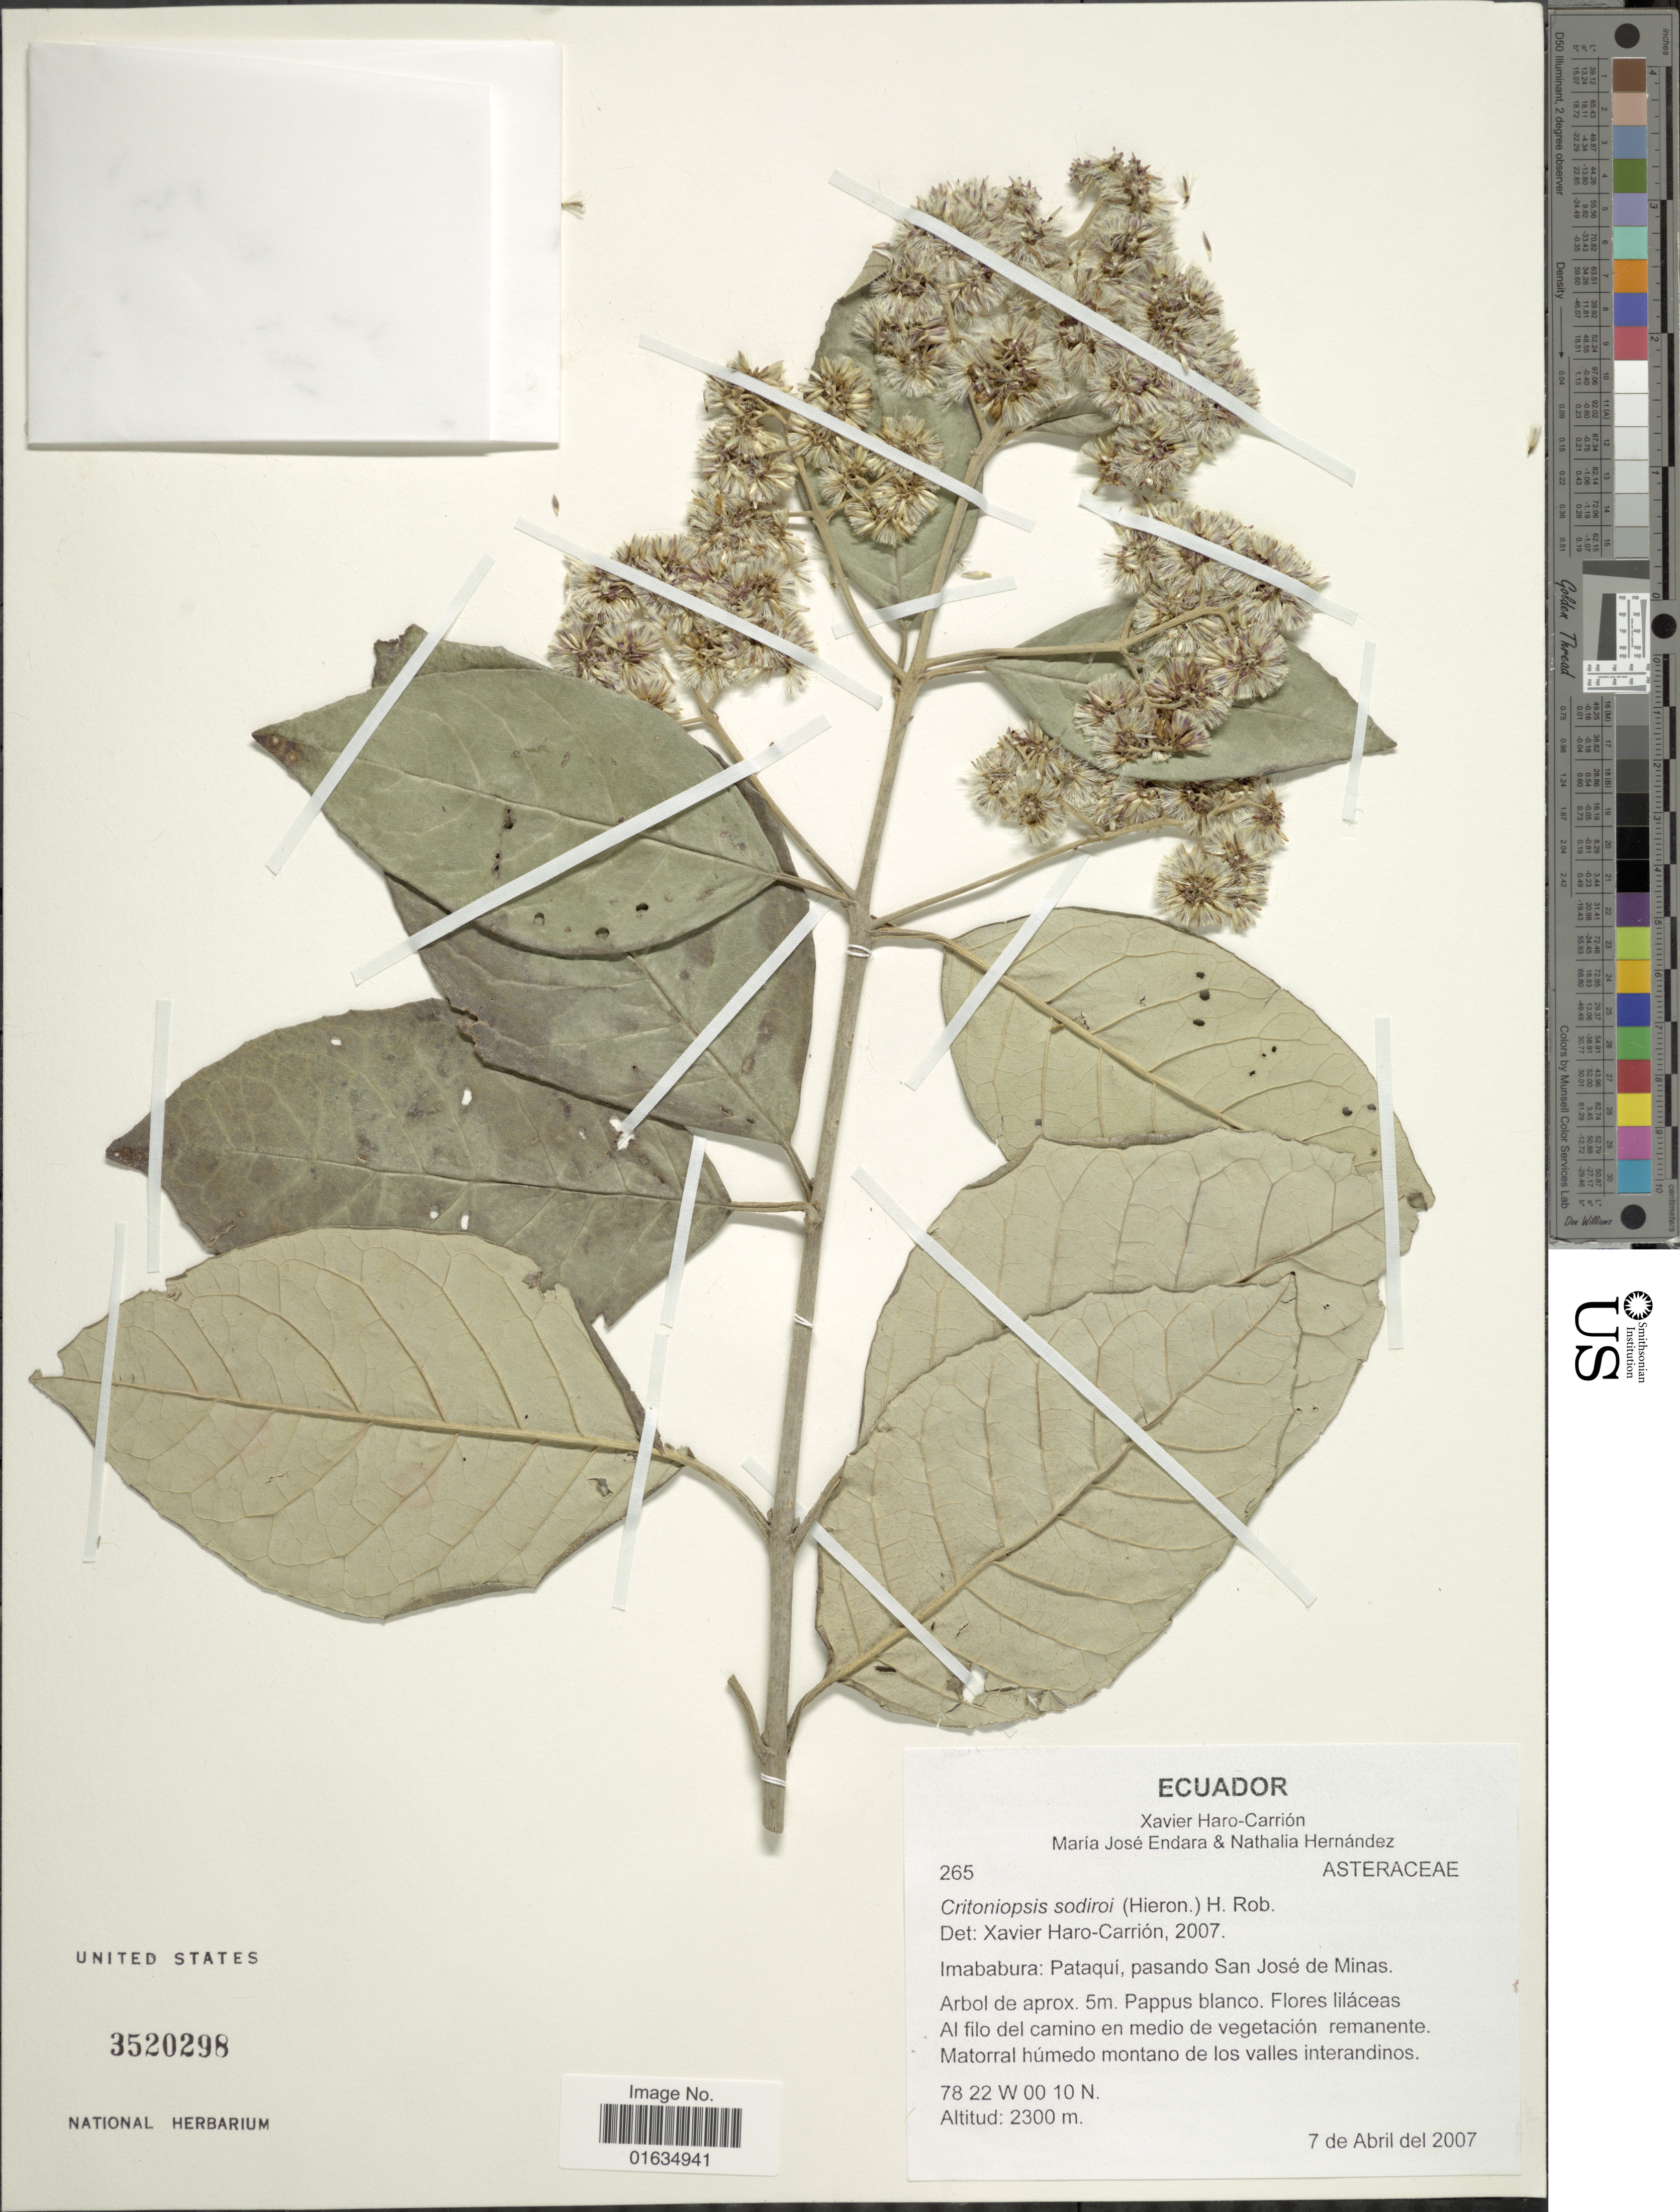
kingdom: Plantae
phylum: Tracheophyta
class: Magnoliopsida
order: Asterales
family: Asteraceae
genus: Critoniopsis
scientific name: Critoniopsis sodiroi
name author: (Hieron. ex Sodiro) H. Rob.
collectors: X. Haro-C., M. Endara & N. Hernandez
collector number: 265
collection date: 2007-04-07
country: Ecuador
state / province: Imbabura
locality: Pataqui, pasando San Jose de Minas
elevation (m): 2300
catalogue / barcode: US 3520298